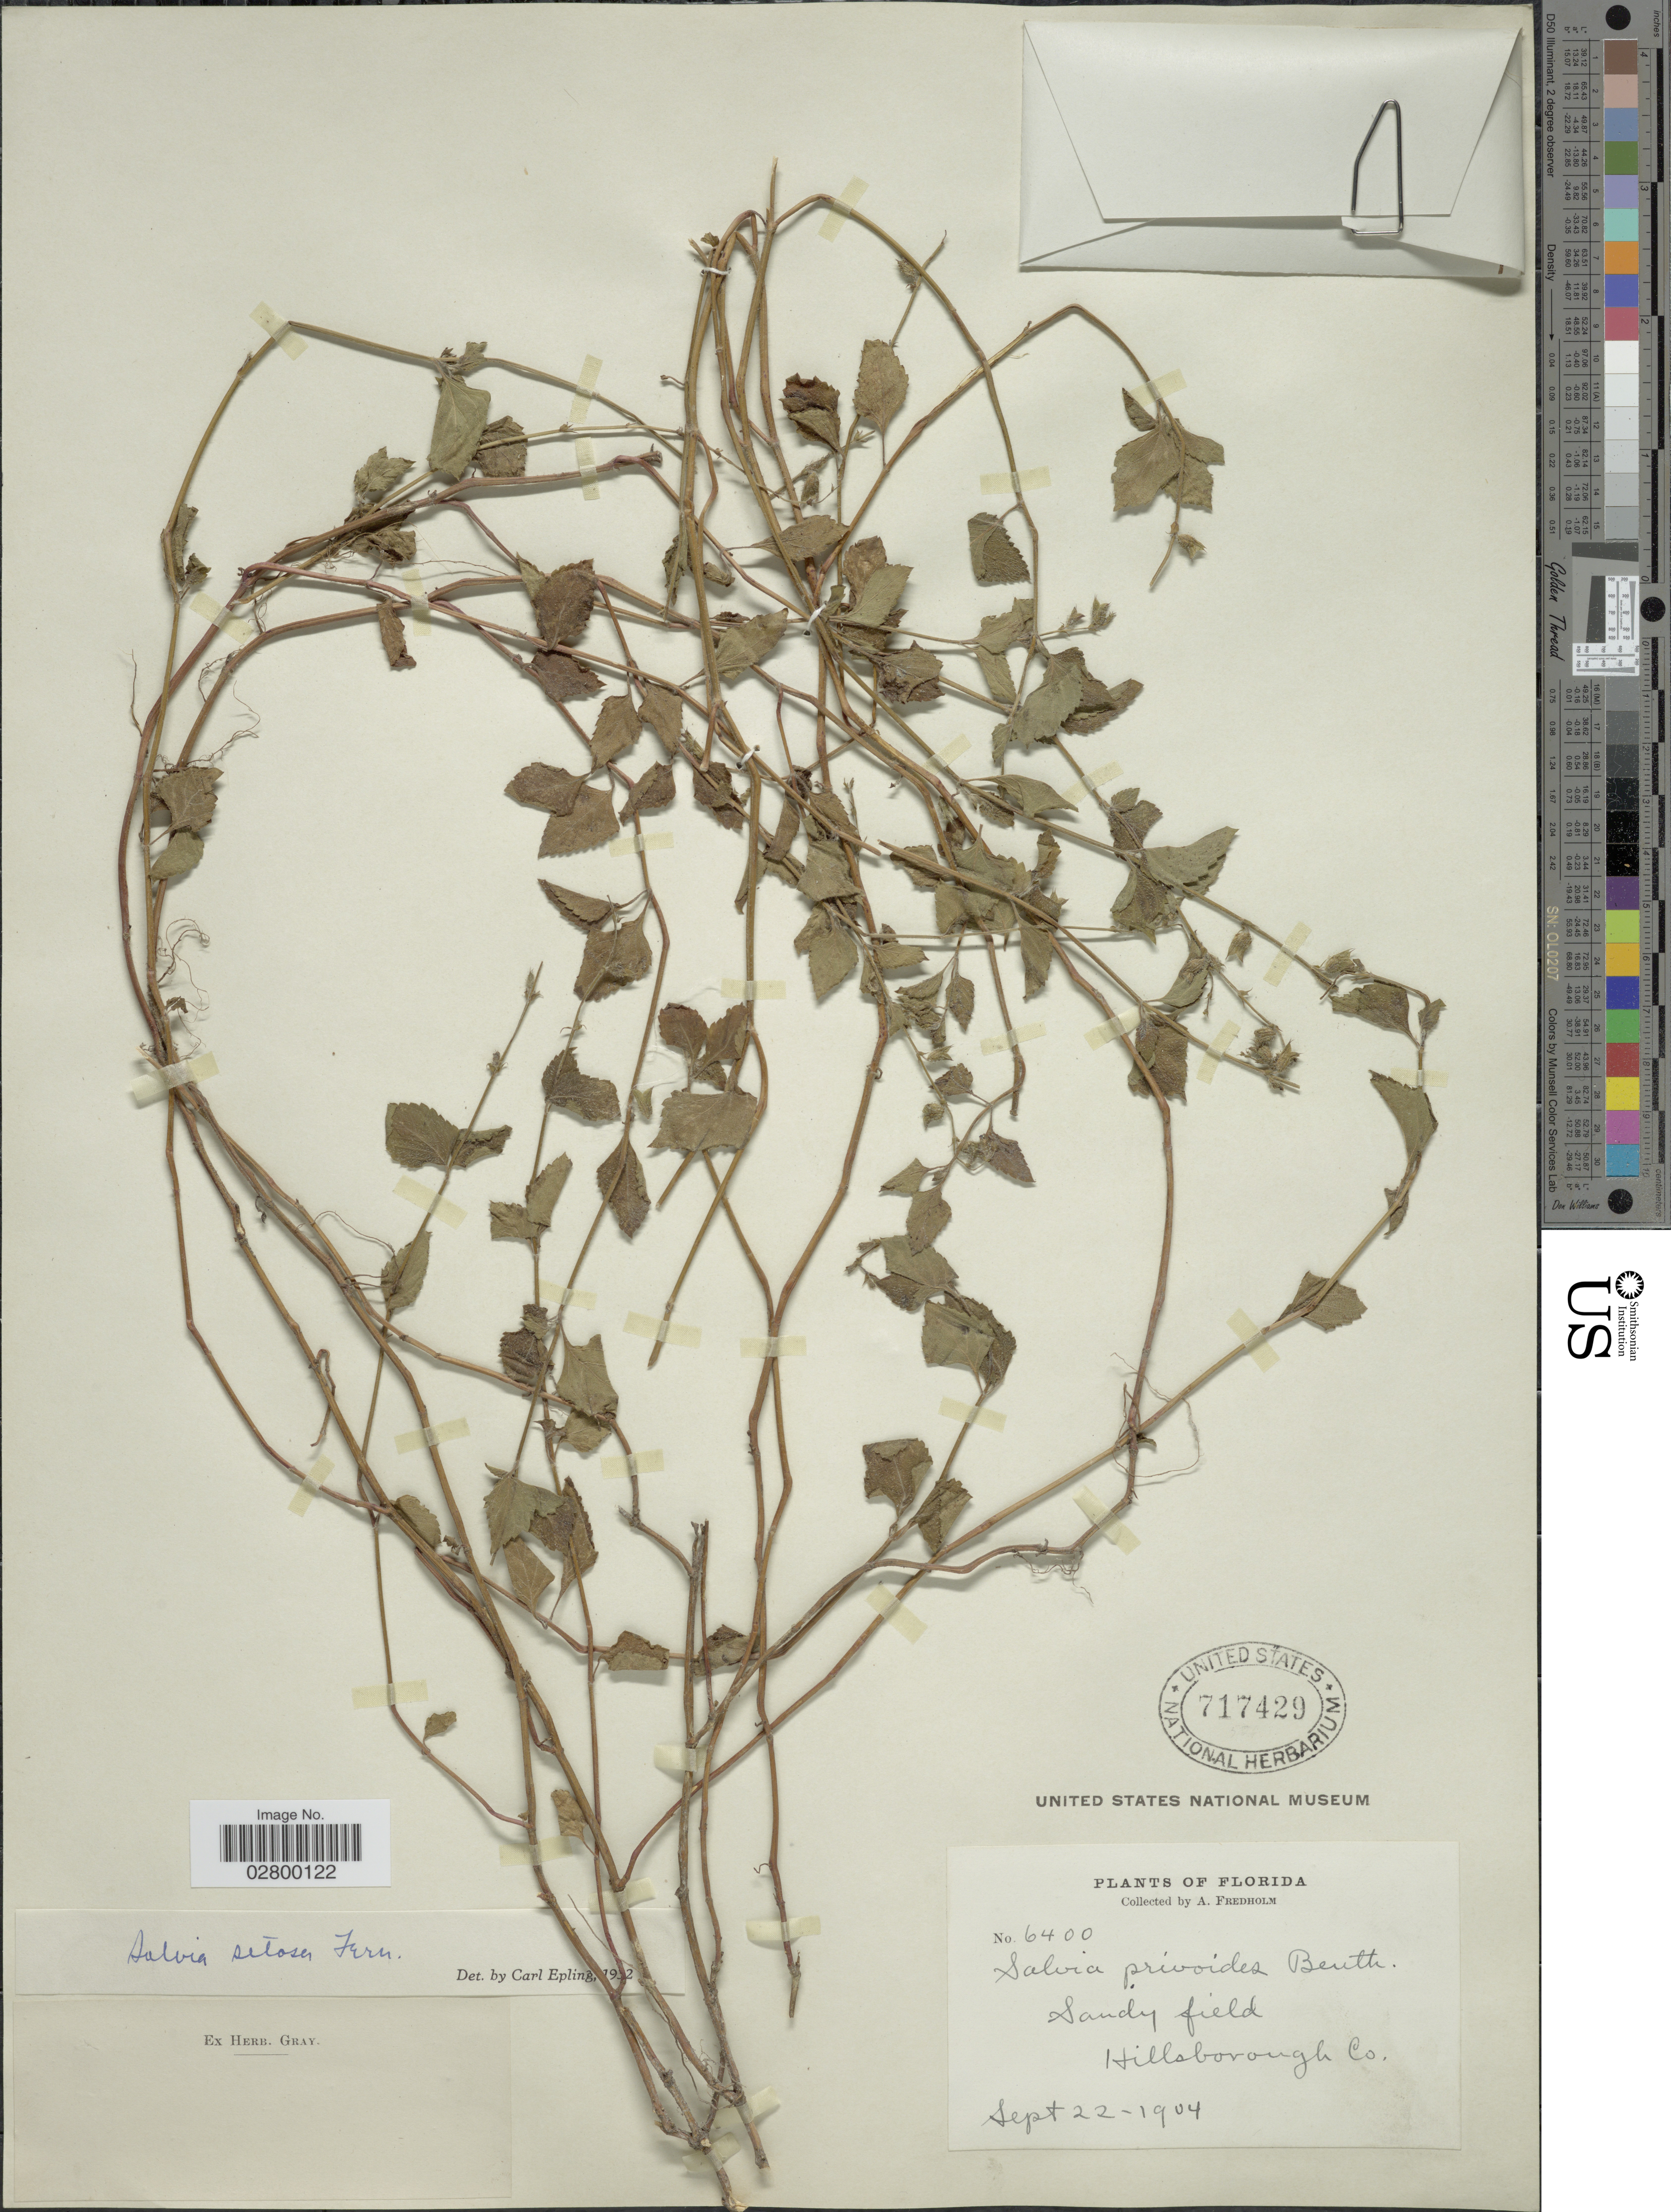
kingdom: Plantae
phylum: Tracheophyta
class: Magnoliopsida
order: Lamiales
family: Lamiaceae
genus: Salvia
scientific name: Salvia setosa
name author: Fernald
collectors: A. Fredholm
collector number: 6400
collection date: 1904-09-22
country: United States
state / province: Florida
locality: Hillsborough Co.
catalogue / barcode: US 717429